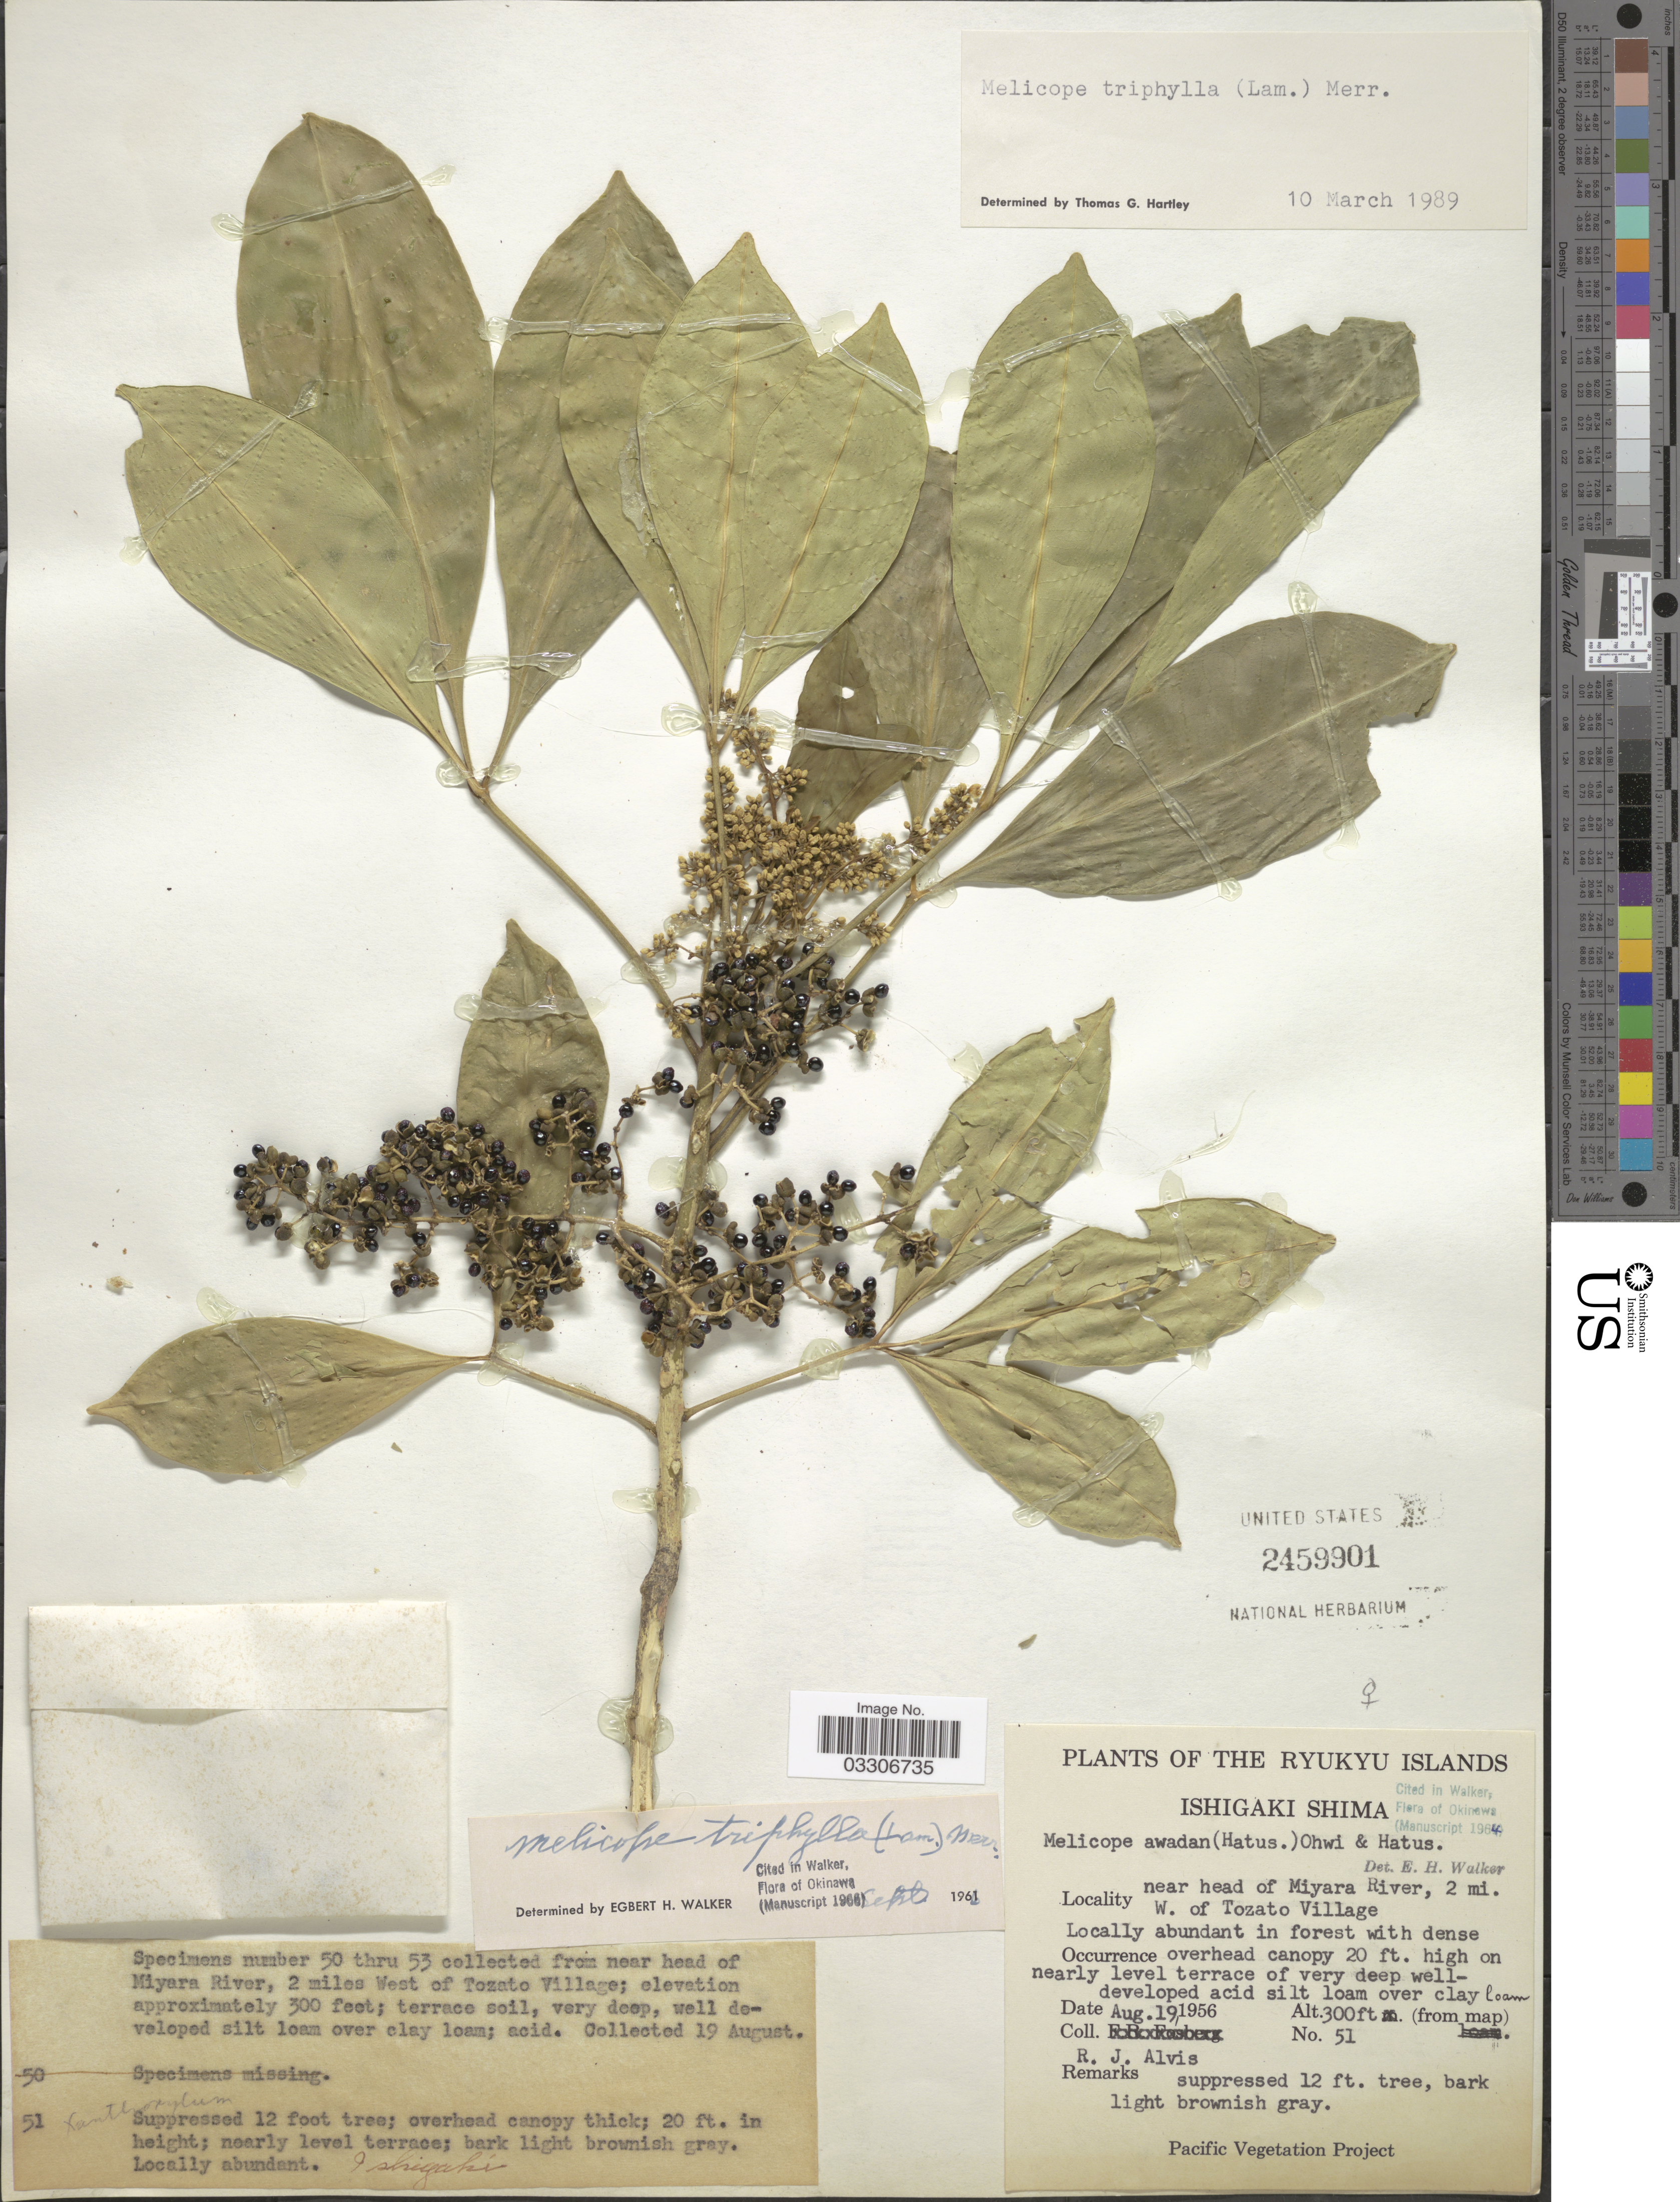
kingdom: Plantae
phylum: Tracheophyta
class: Magnoliopsida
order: Sapindales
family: Rutaceae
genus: Melicope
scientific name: Melicope triphylla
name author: (Lam.) Merr.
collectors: R. Alvis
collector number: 51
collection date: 1956-08-19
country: Japan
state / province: Okinawa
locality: Ryukyu Islands. Ishigaki Shima. Near head of Miyara River, 2 miles West of Tozato Village.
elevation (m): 91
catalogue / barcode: US 2459901